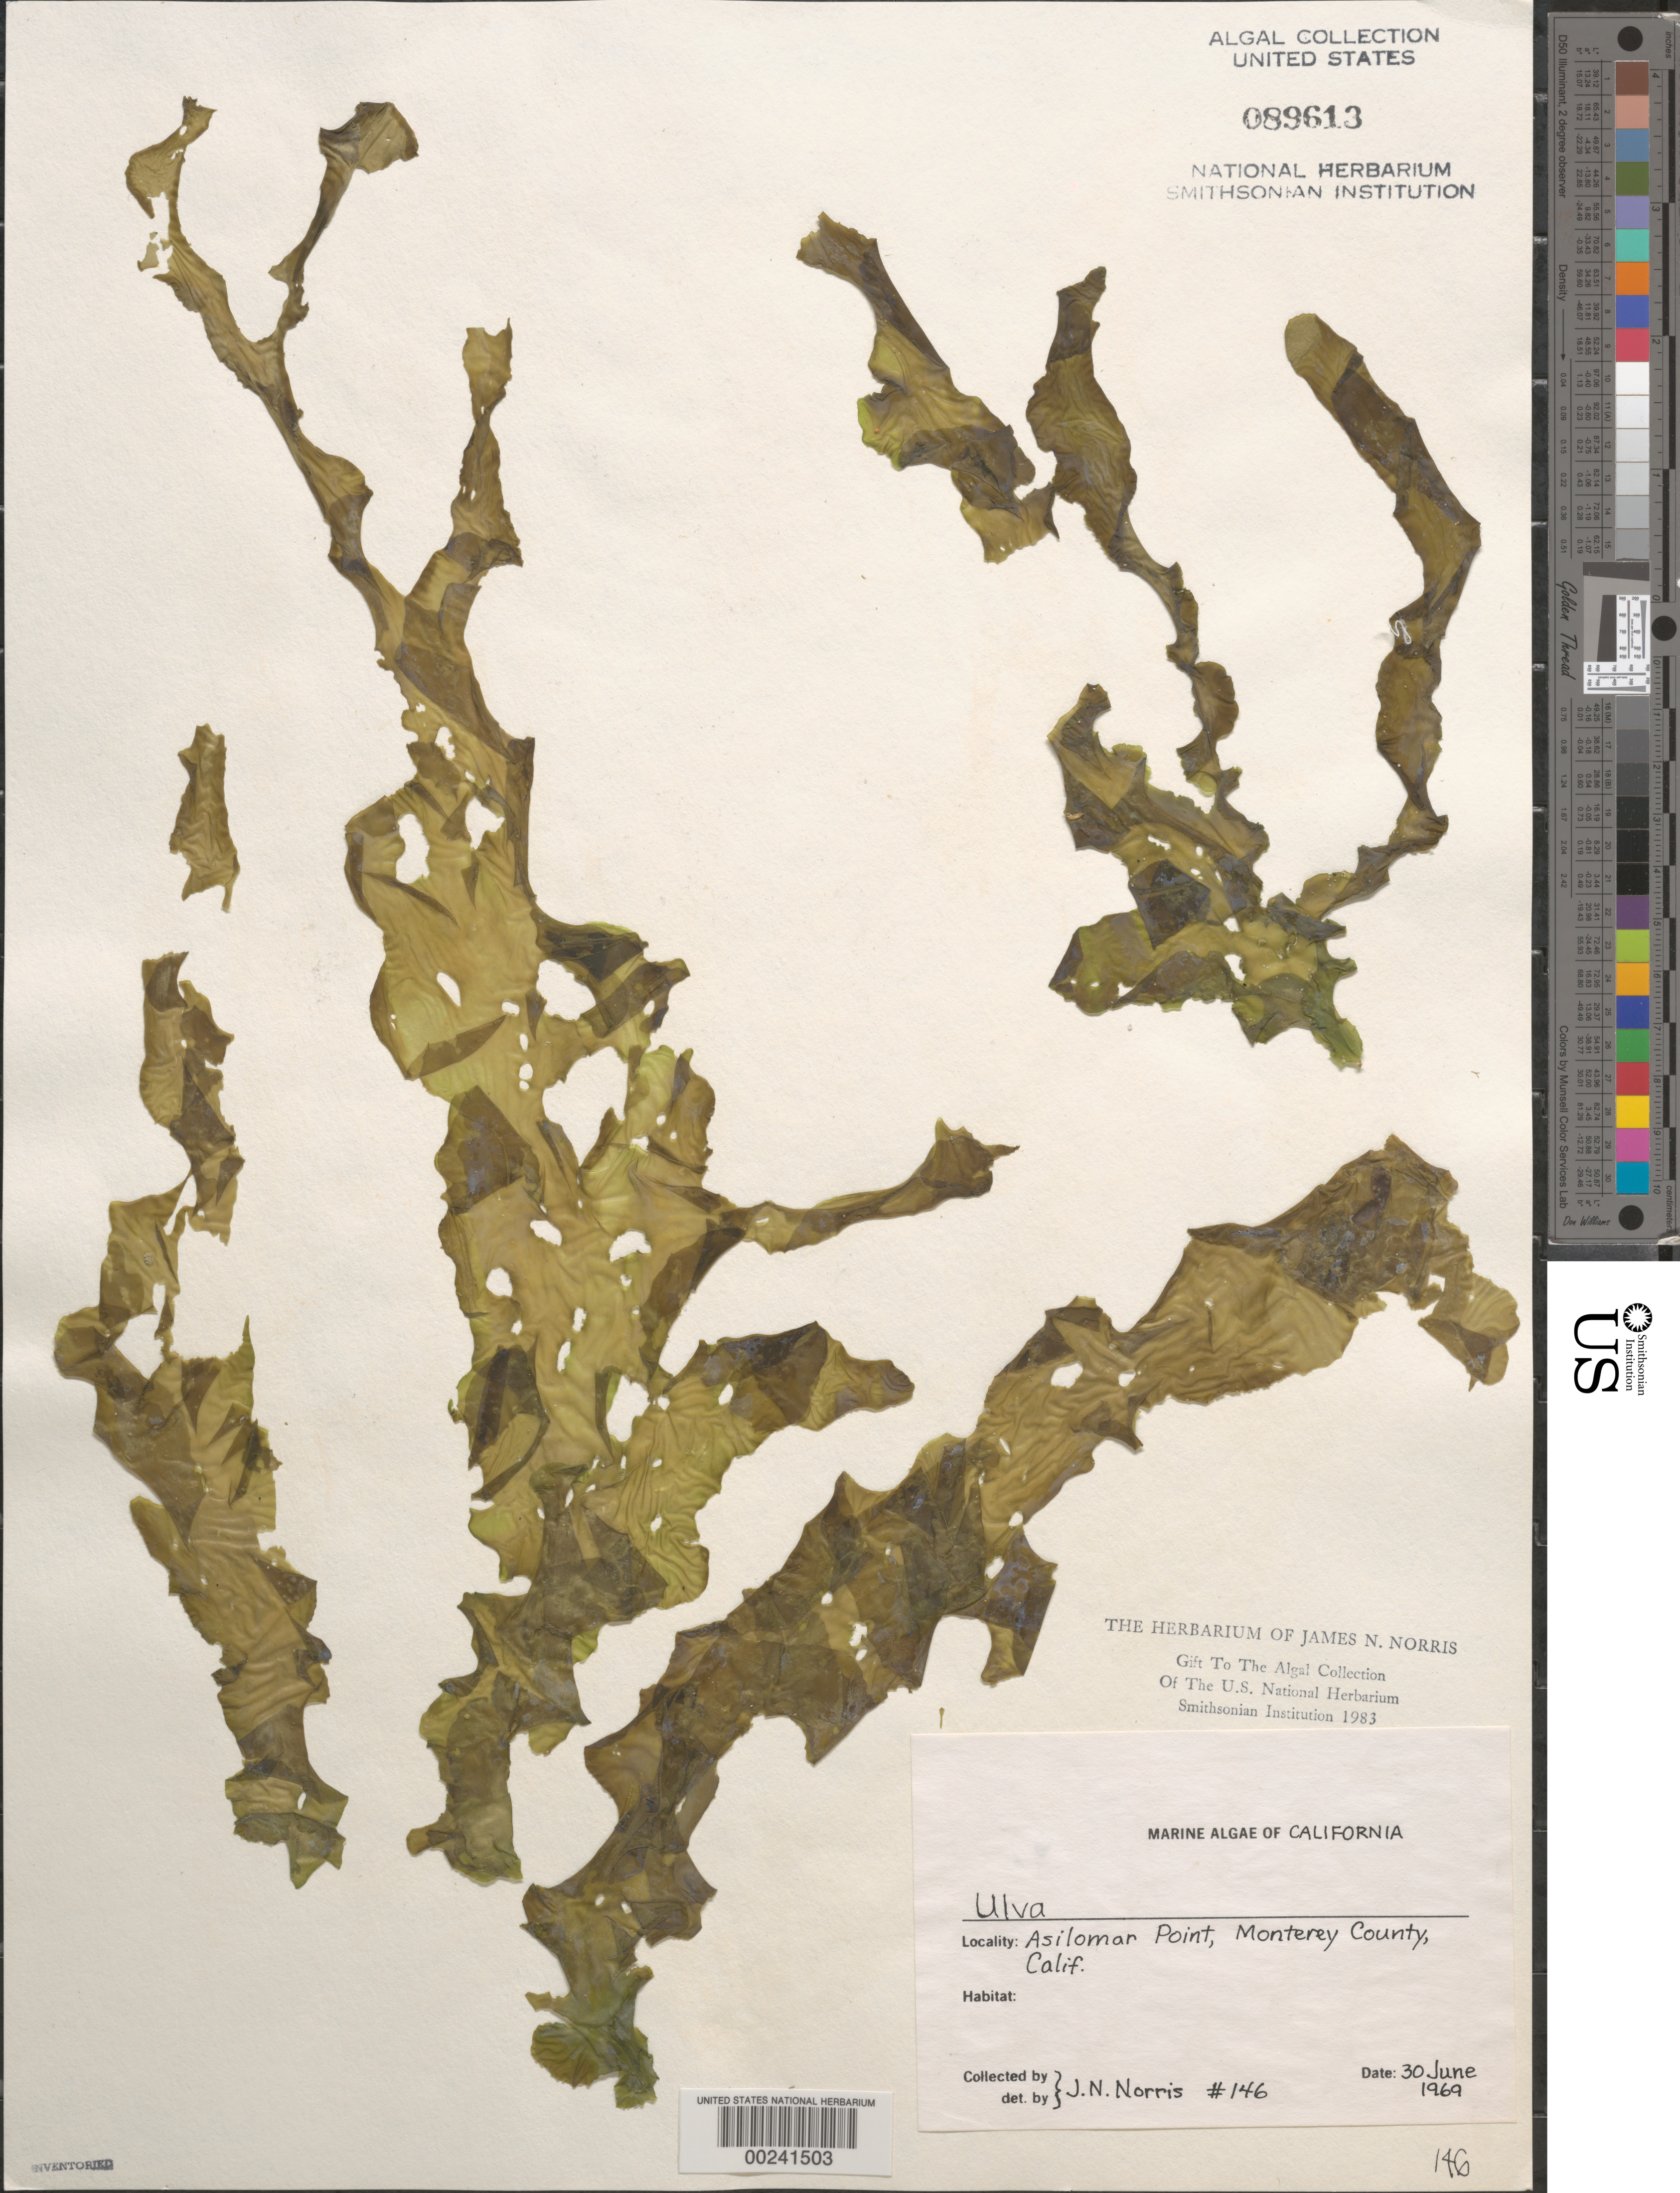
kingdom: Plantae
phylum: Chlorophyta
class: Ulvophyceae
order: Ulvales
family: Ulvaceae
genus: Ulva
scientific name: Ulva sp.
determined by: Norris, James N.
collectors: J. N. Norris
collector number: JN-146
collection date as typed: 30 Jun 1969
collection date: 1969-06-30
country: United States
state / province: California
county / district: Monterey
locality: Asilomar Point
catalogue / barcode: US 89613